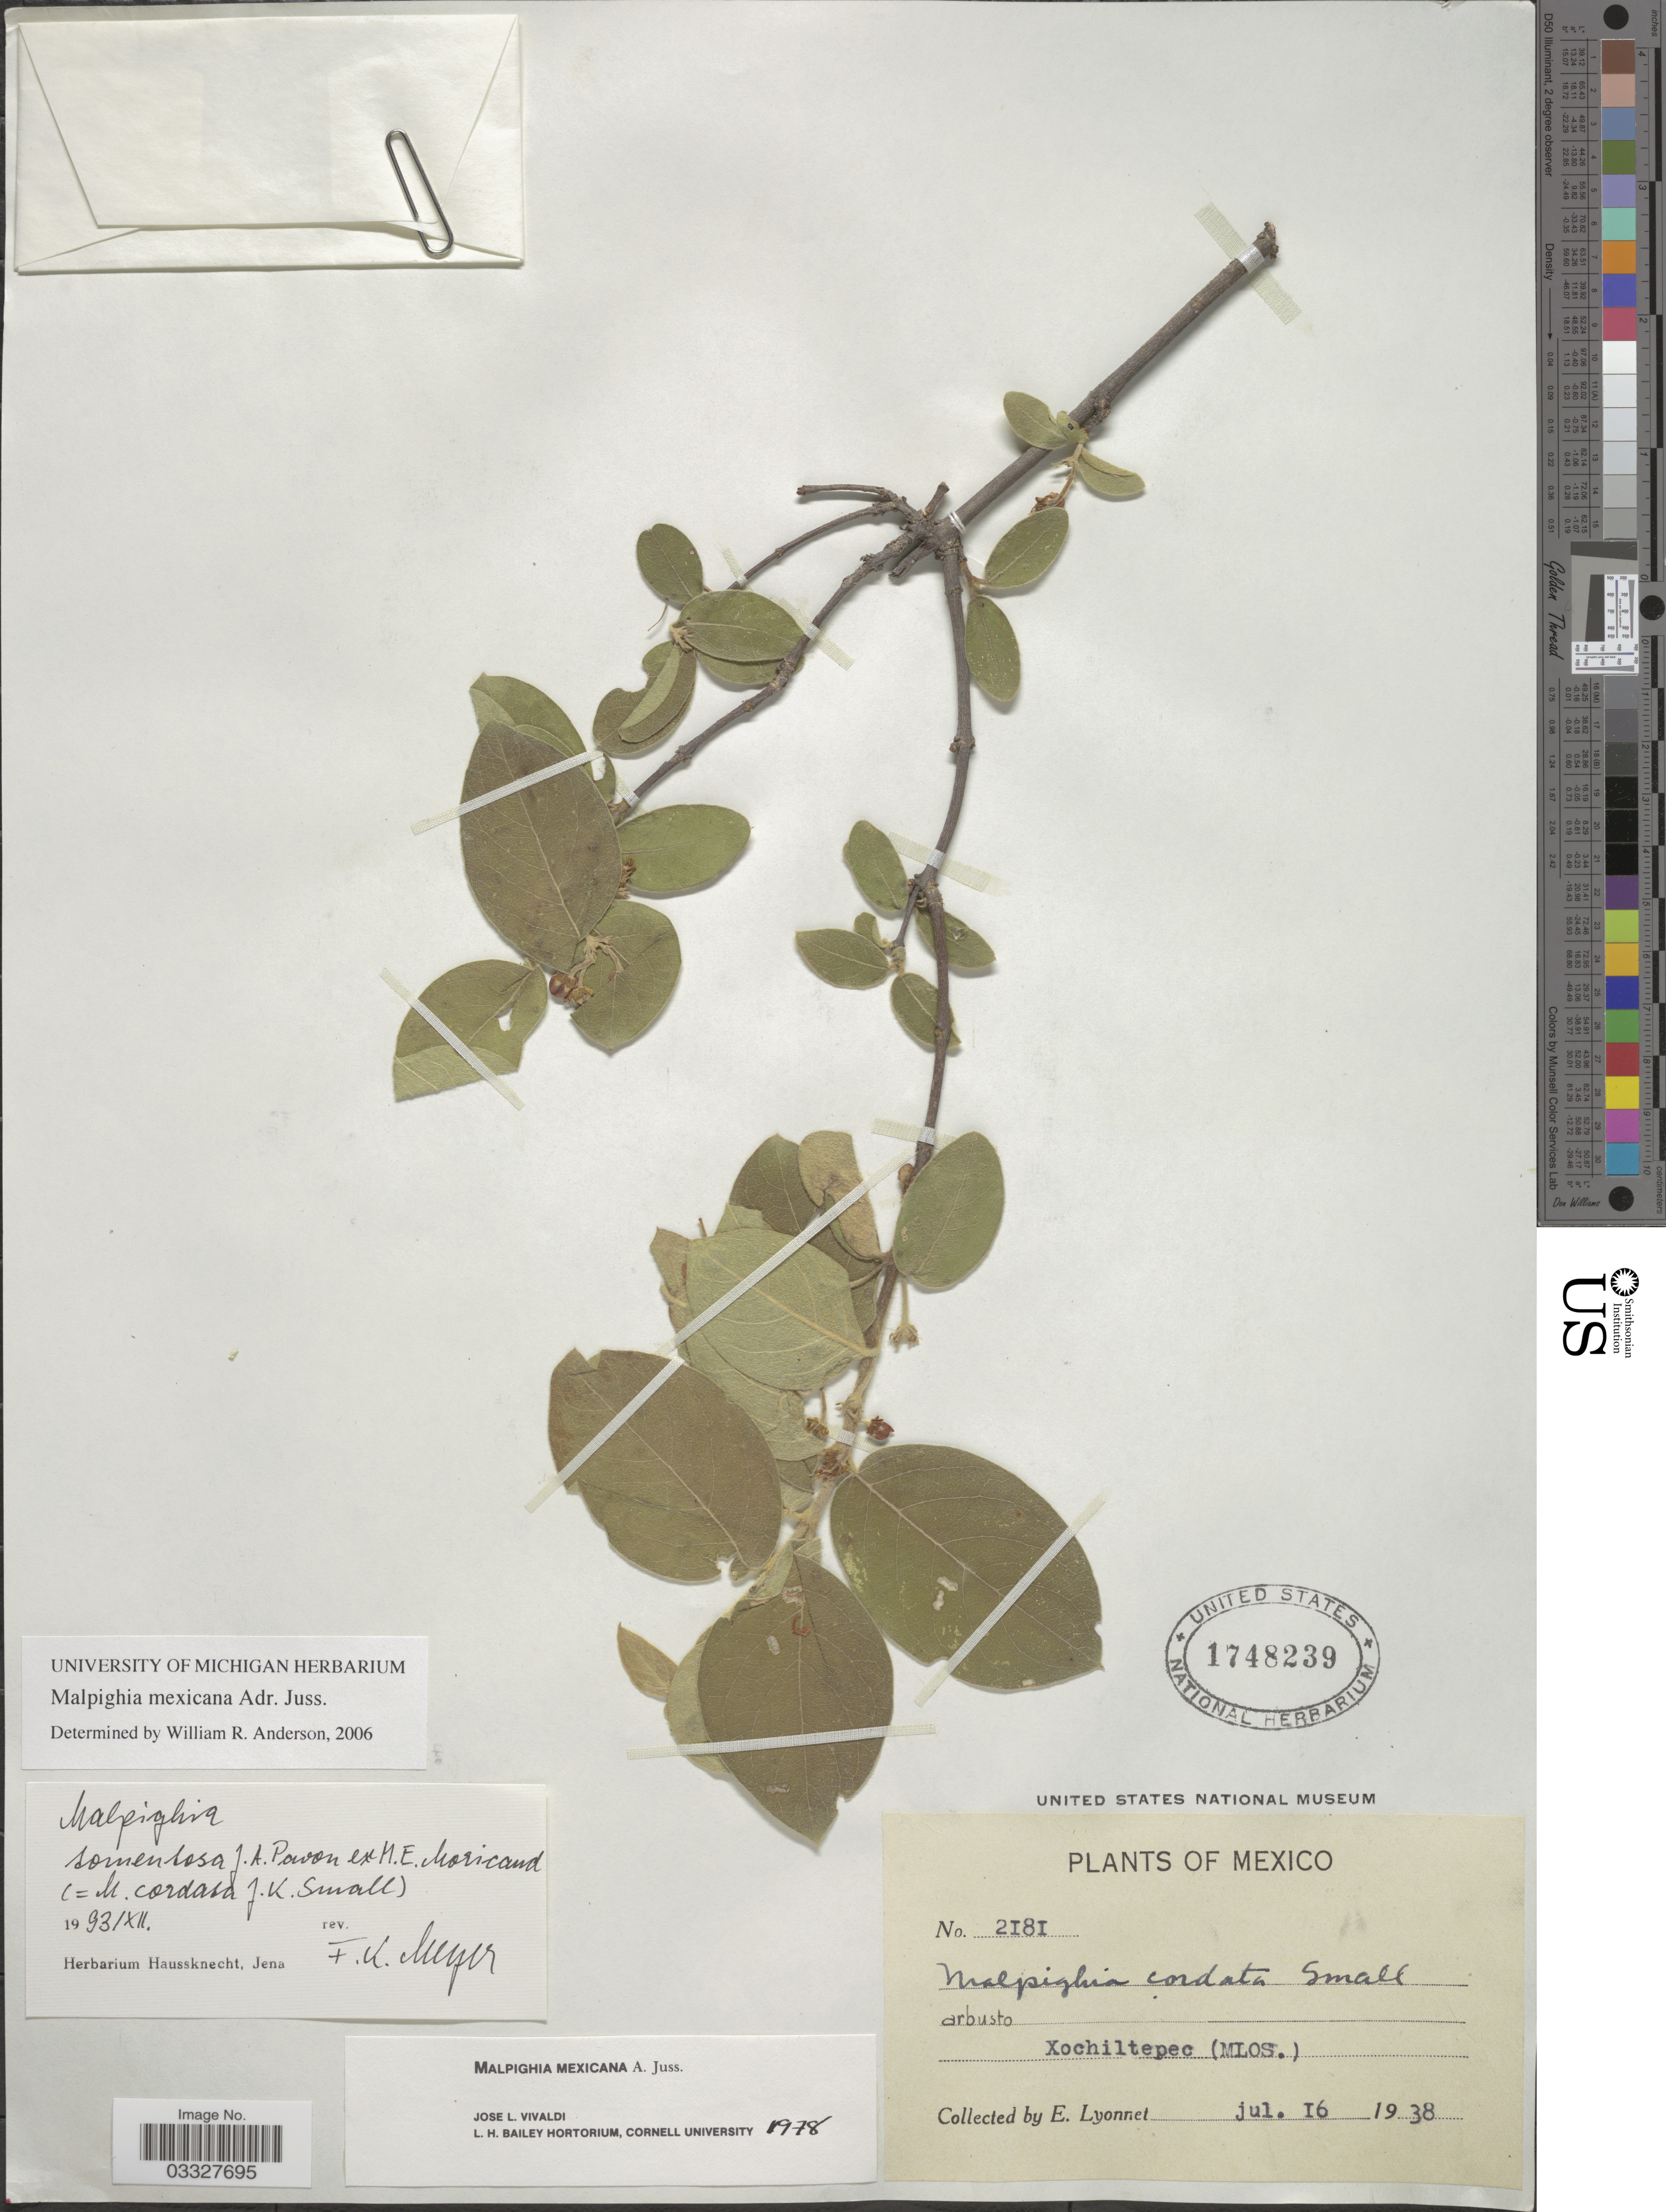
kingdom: Plantae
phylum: Tracheophyta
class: Magnoliopsida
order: Malpighiales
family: Malpighiaceae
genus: Malpighia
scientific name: Malpighia mexicana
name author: A. Juss.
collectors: E. Lyonnet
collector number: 2181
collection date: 1938-07-16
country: Mexico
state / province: Morelos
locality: Xochiltepec.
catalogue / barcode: US 1748239